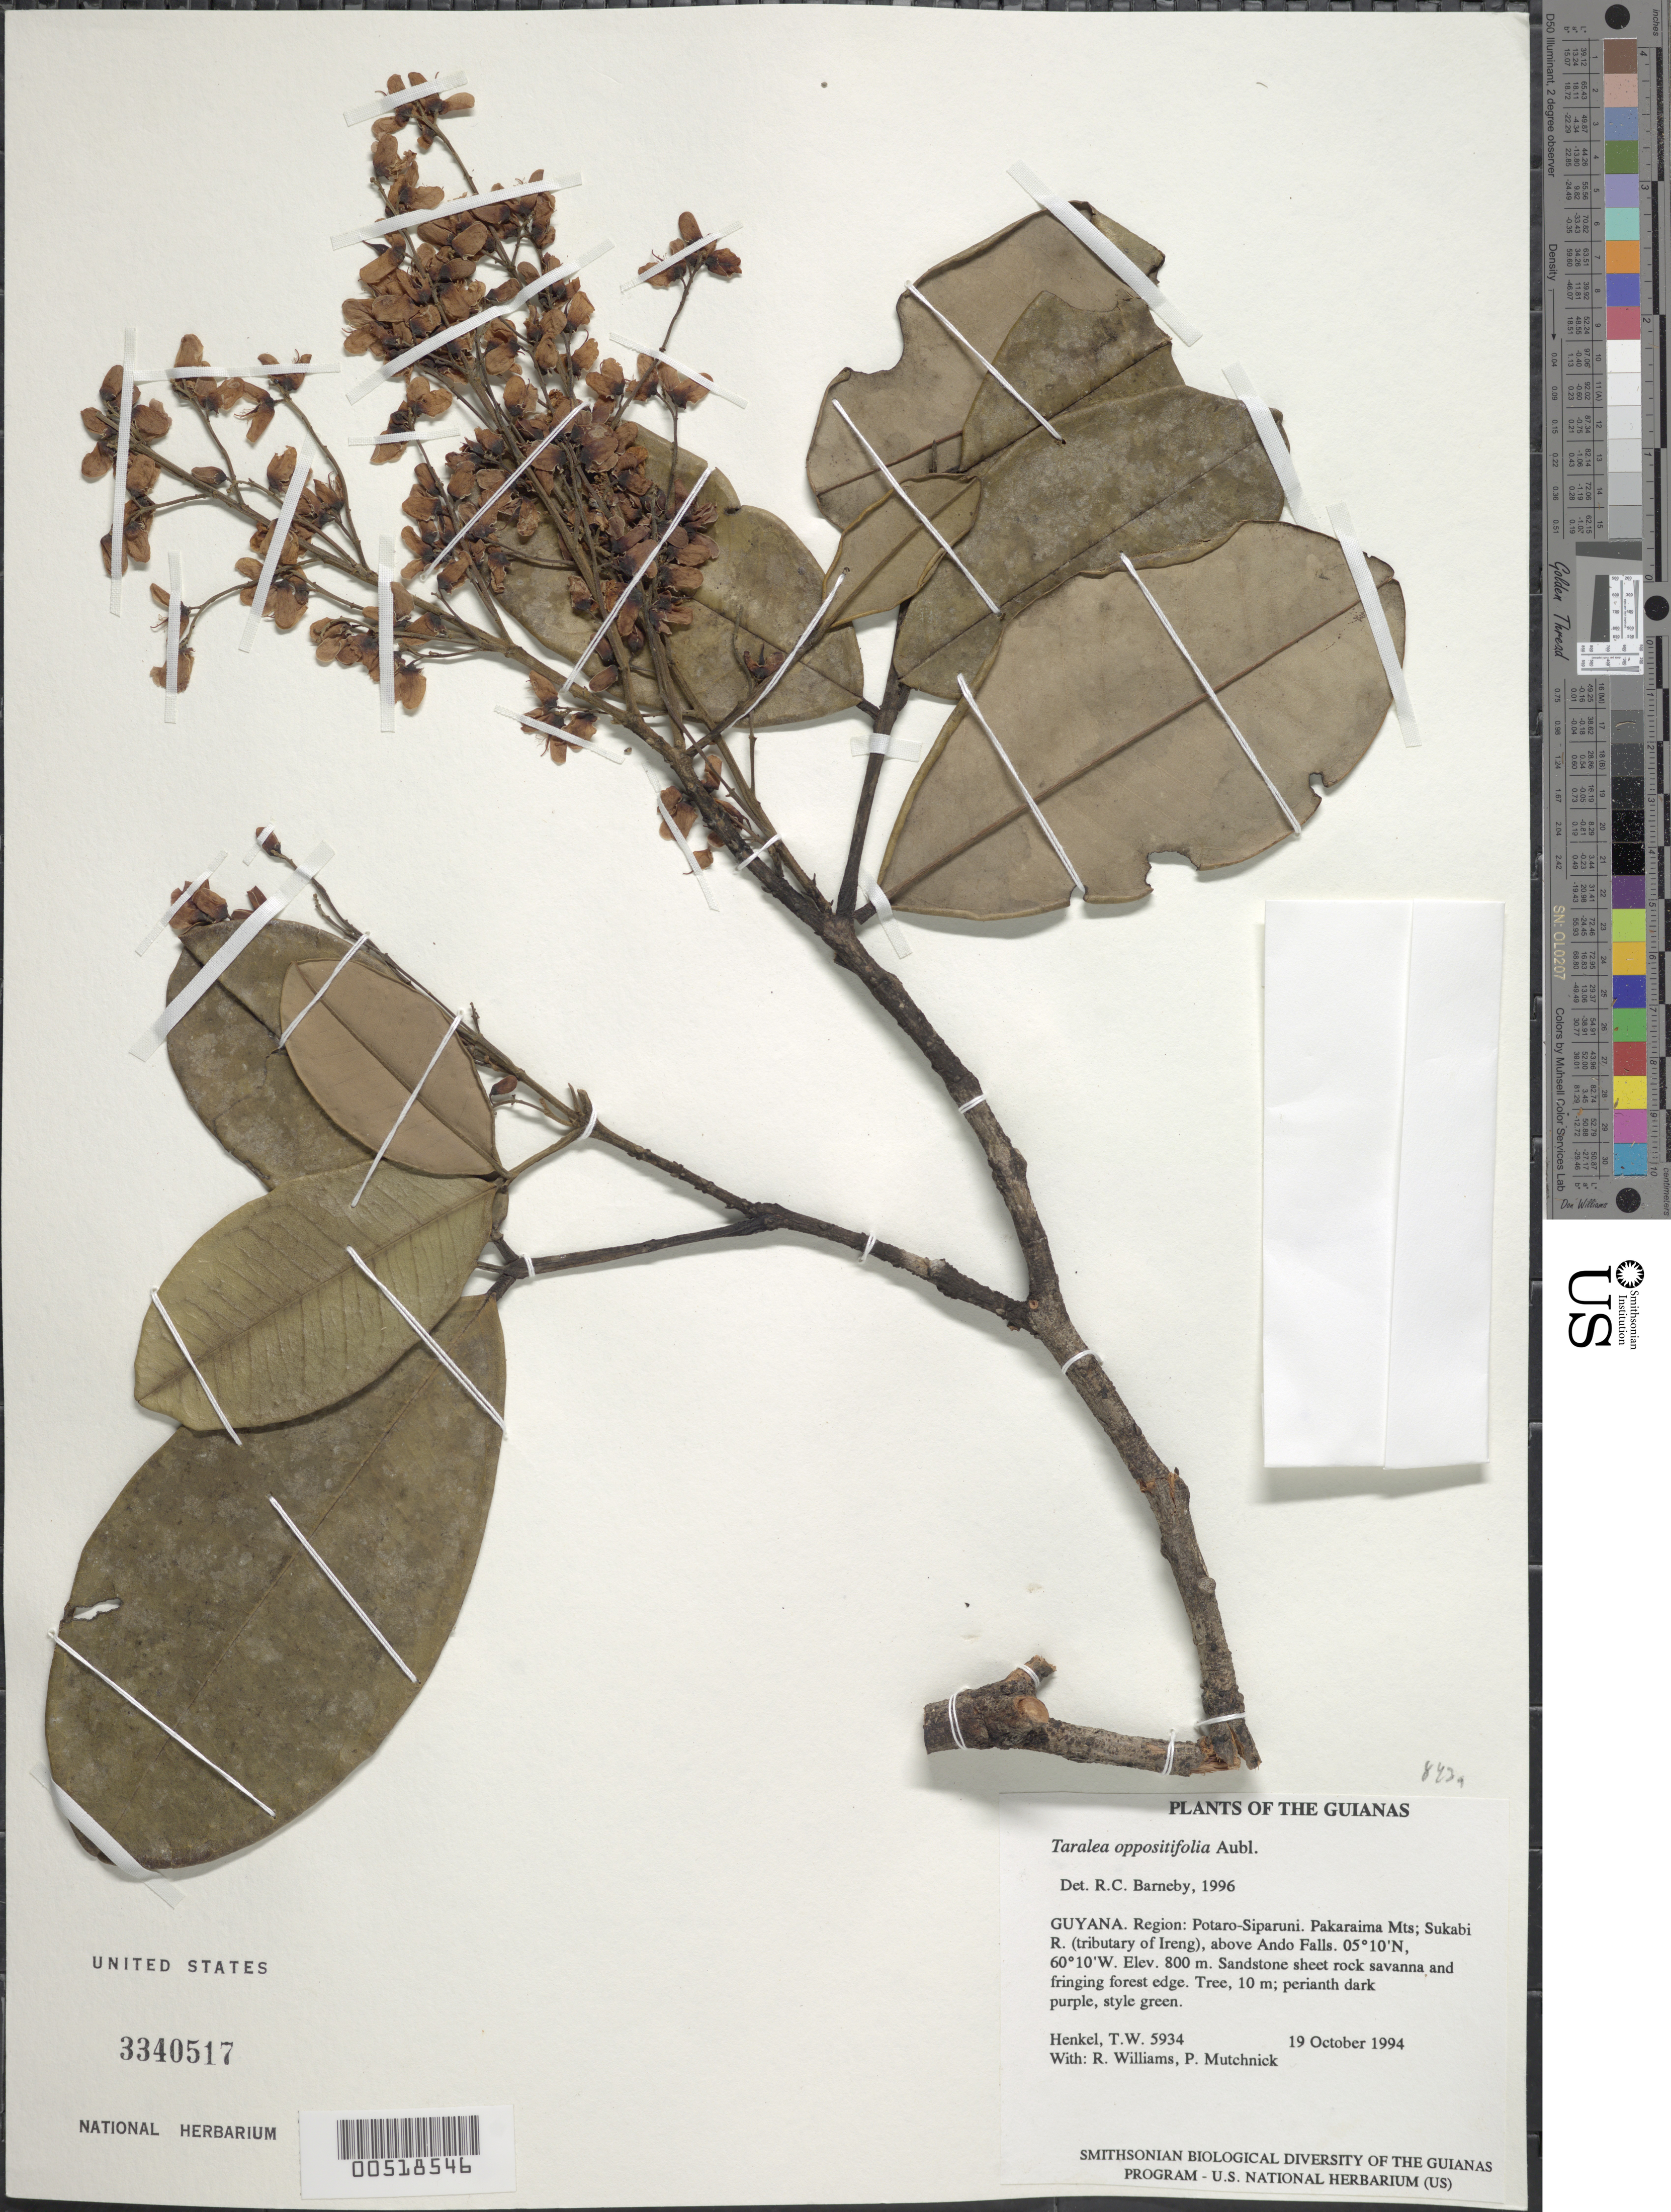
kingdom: Plantae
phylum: Tracheophyta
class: Magnoliopsida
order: Fabales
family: Fabaceae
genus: Taralea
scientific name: Taralea oppositifolia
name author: Aubl.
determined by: Barneby, Rupert C., (NY)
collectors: T. Henkel, R. Williams & P. Mutchnick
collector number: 5934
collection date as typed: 19 October 1994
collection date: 1994-10-19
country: Guyana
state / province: Potaro-Siparuni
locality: Pakaraima Mts; Sukabi R. (tributary of Ireng), above Ando Falls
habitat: Sandstone sheet rock savanna and fringing forest edge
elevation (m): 800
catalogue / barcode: US 3340517